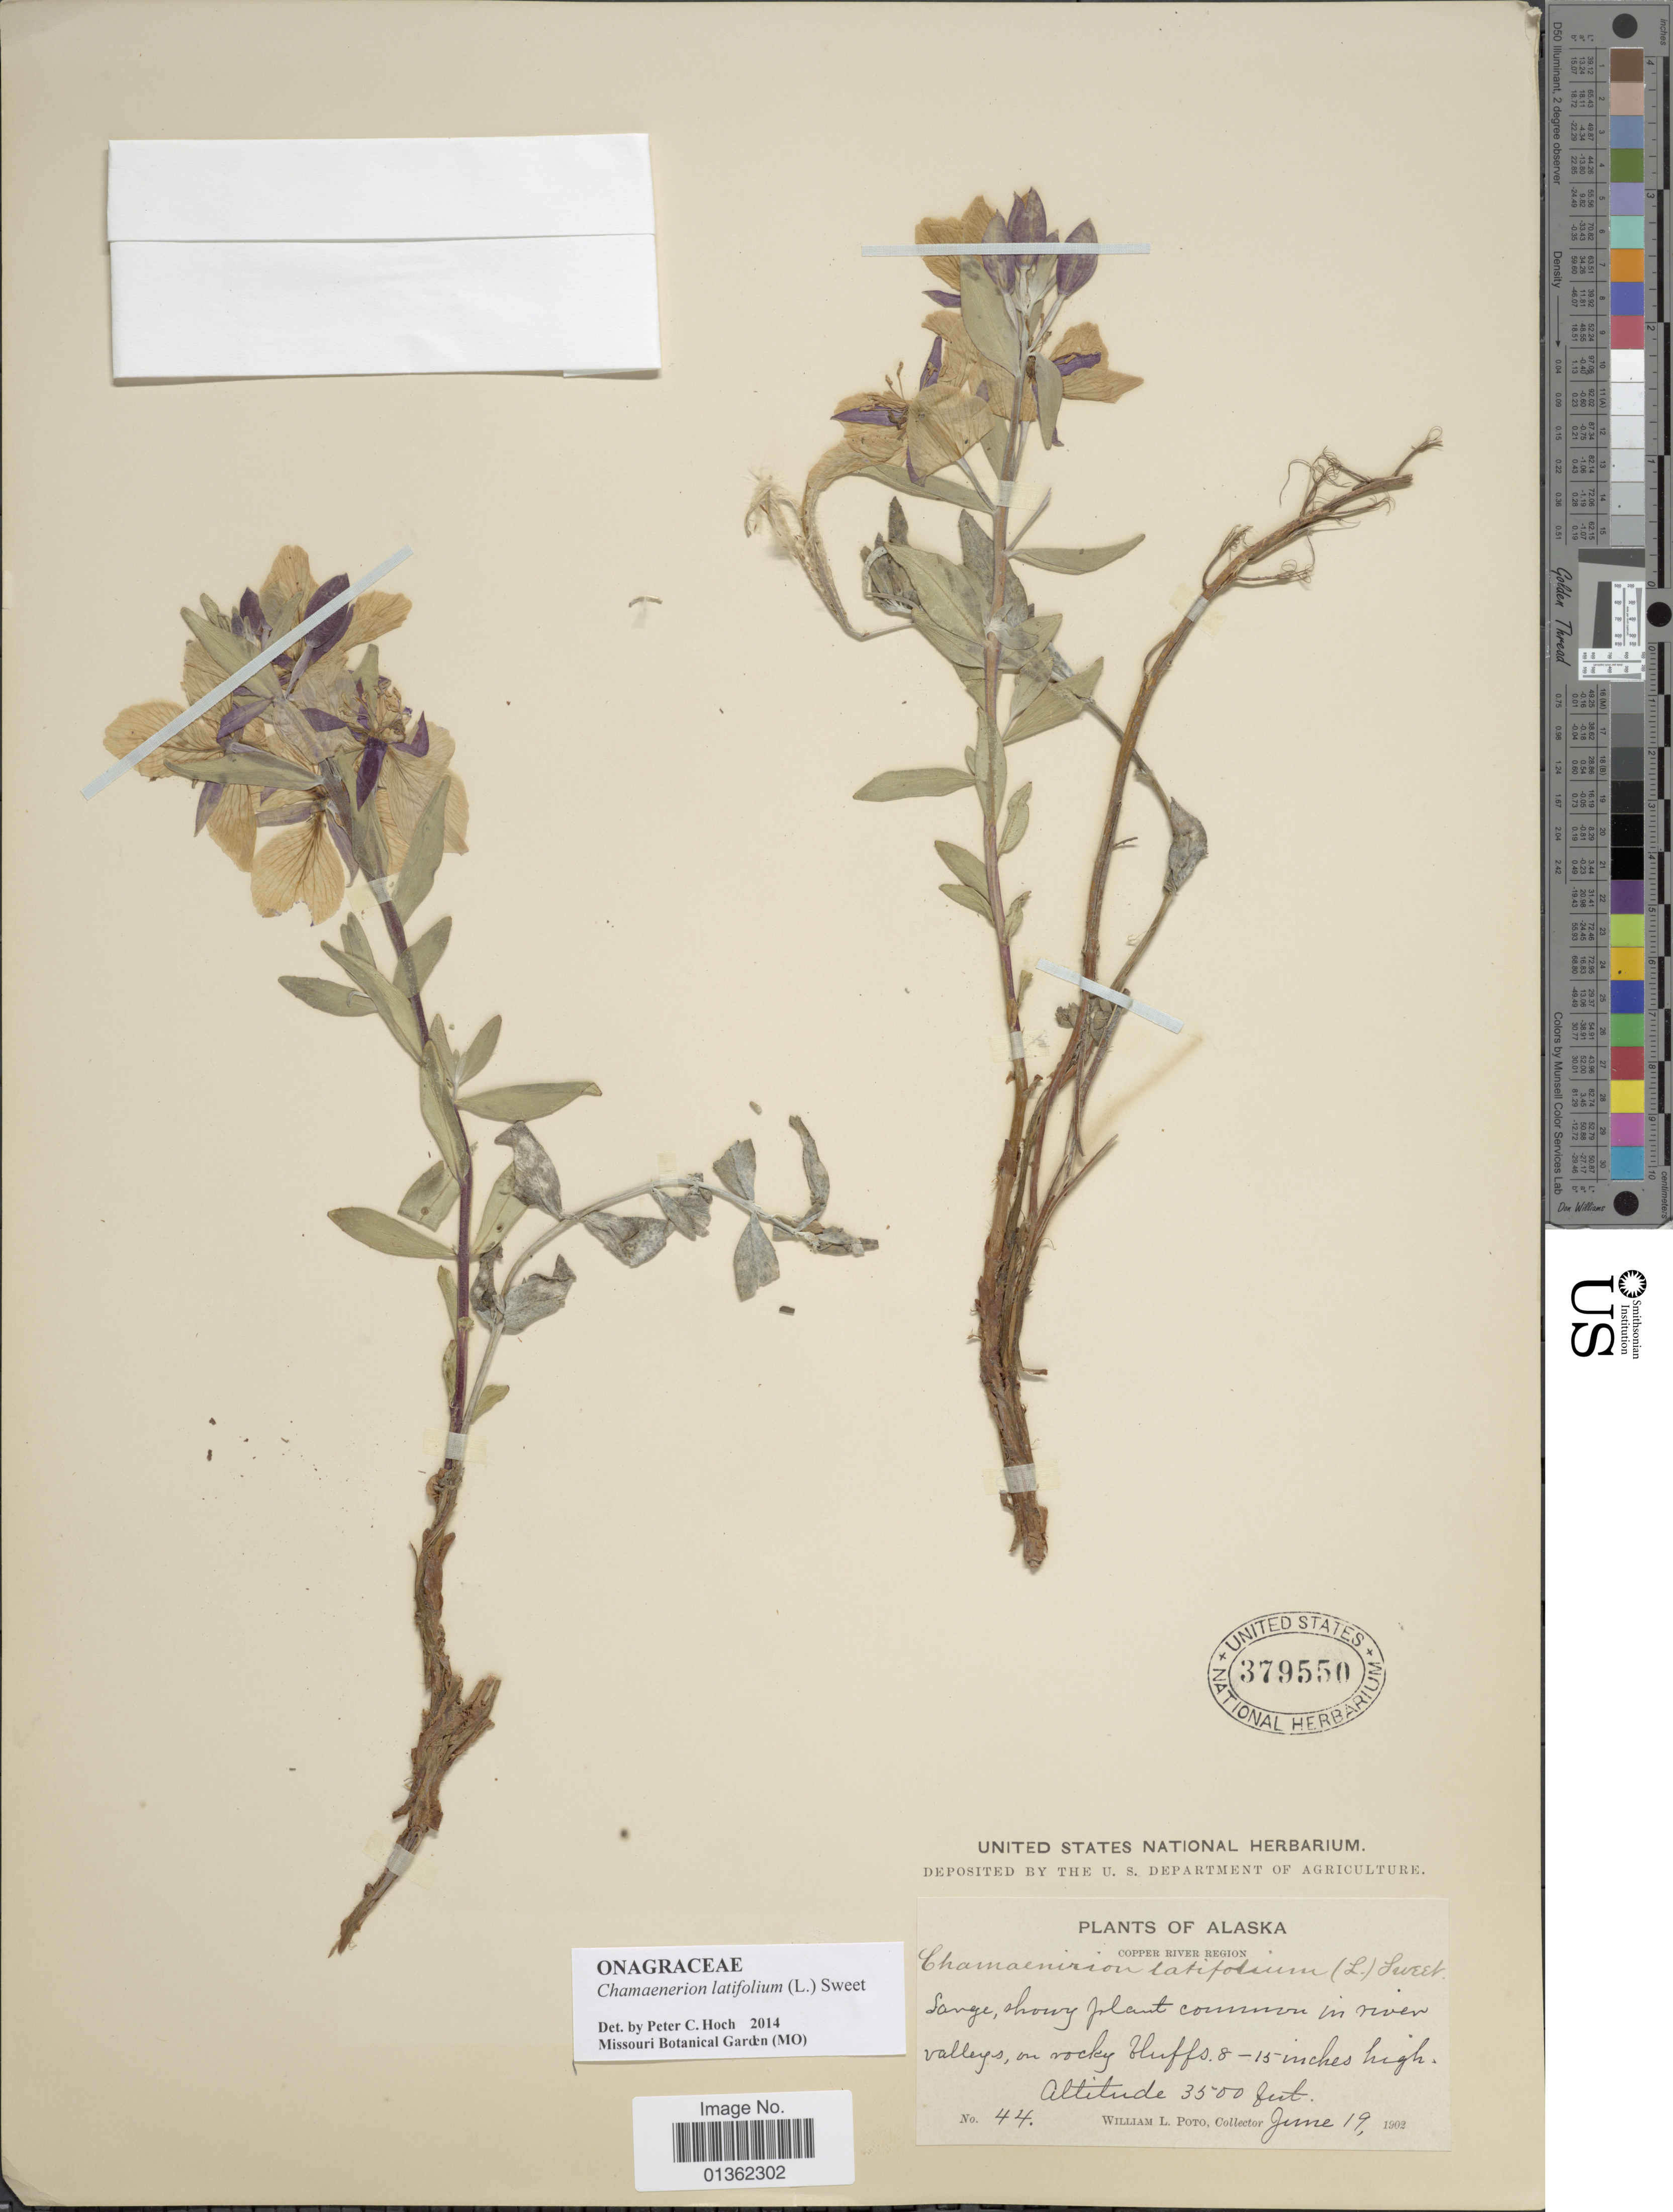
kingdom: Plantae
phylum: Tracheophyta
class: Magnoliopsida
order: Myrtales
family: Onagraceae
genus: Chamaenerion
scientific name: Chamaenerion latifolium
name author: (L.) Th. Fr. & Lange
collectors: W. Poto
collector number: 44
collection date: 1902-06-19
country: United States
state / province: Alaska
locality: Copper River Region.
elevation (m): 1067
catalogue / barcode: US 379550